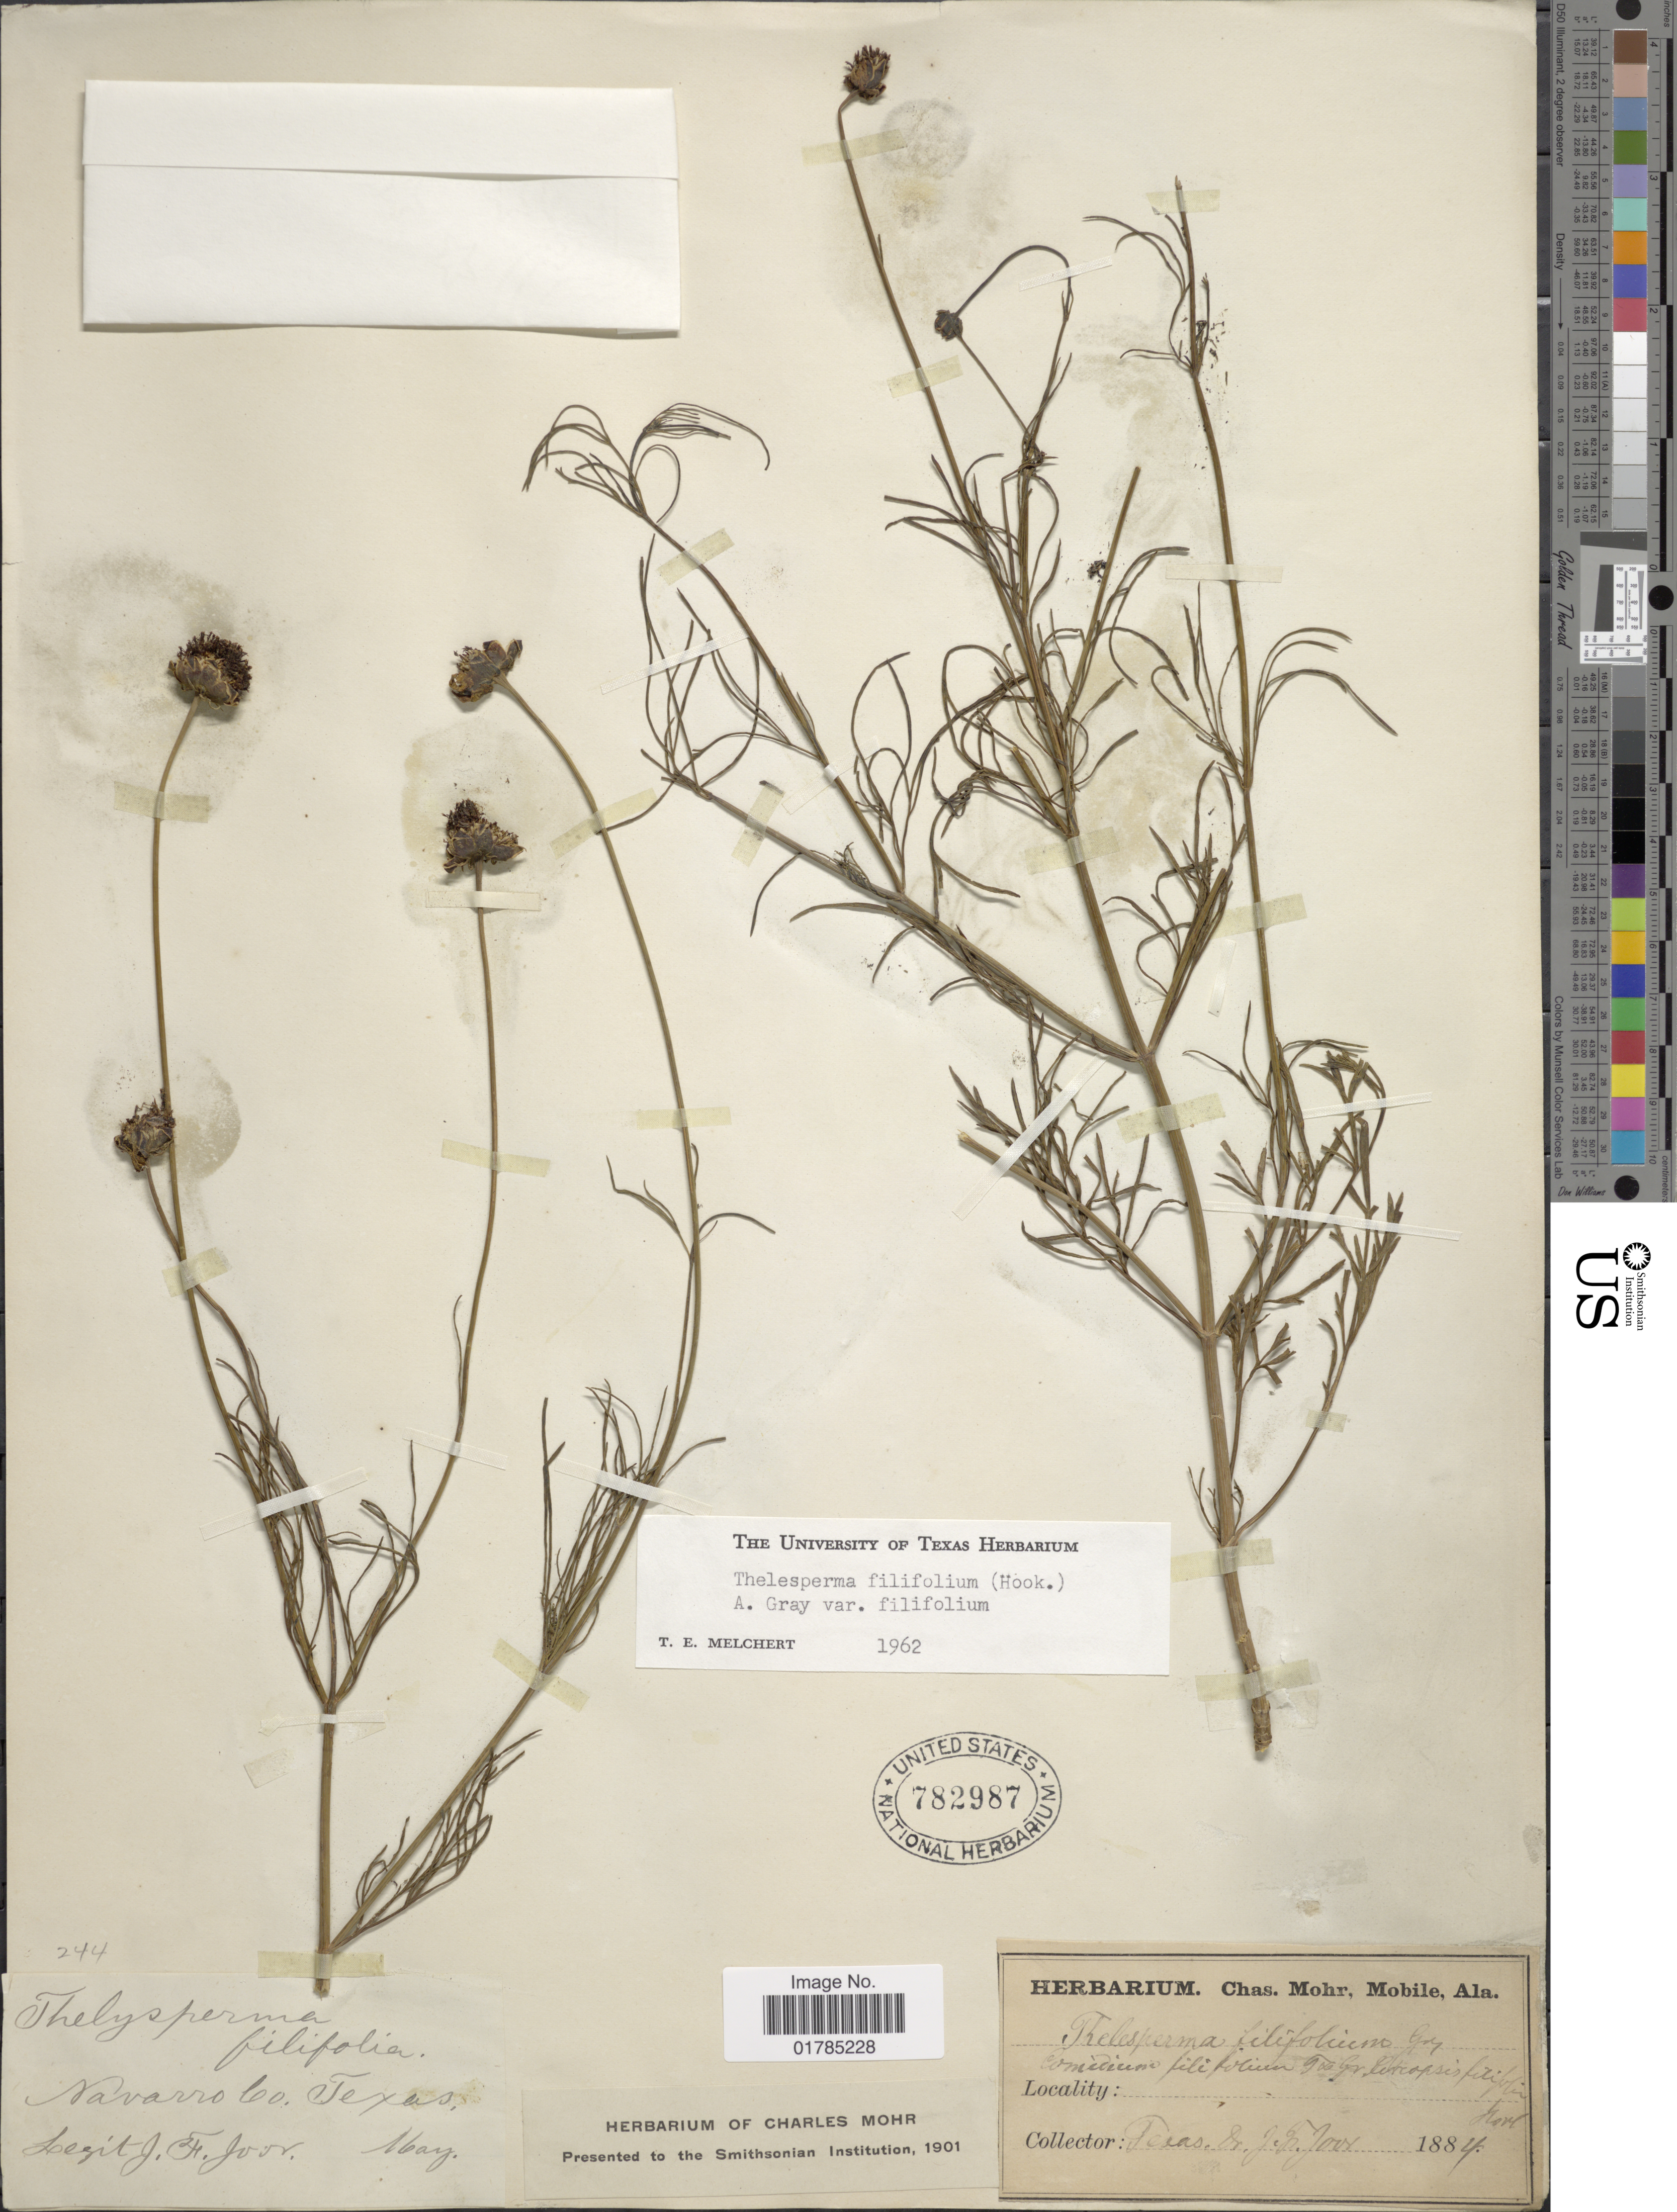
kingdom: Plantae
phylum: Tracheophyta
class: Magnoliopsida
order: Asterales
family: Asteraceae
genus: Thelesperma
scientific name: Thelesperma filifolium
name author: (Hook.) A. Gray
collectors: J. F. Joor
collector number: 244?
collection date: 1884-03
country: United States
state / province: Texas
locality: Navarro Co.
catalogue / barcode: US 782987